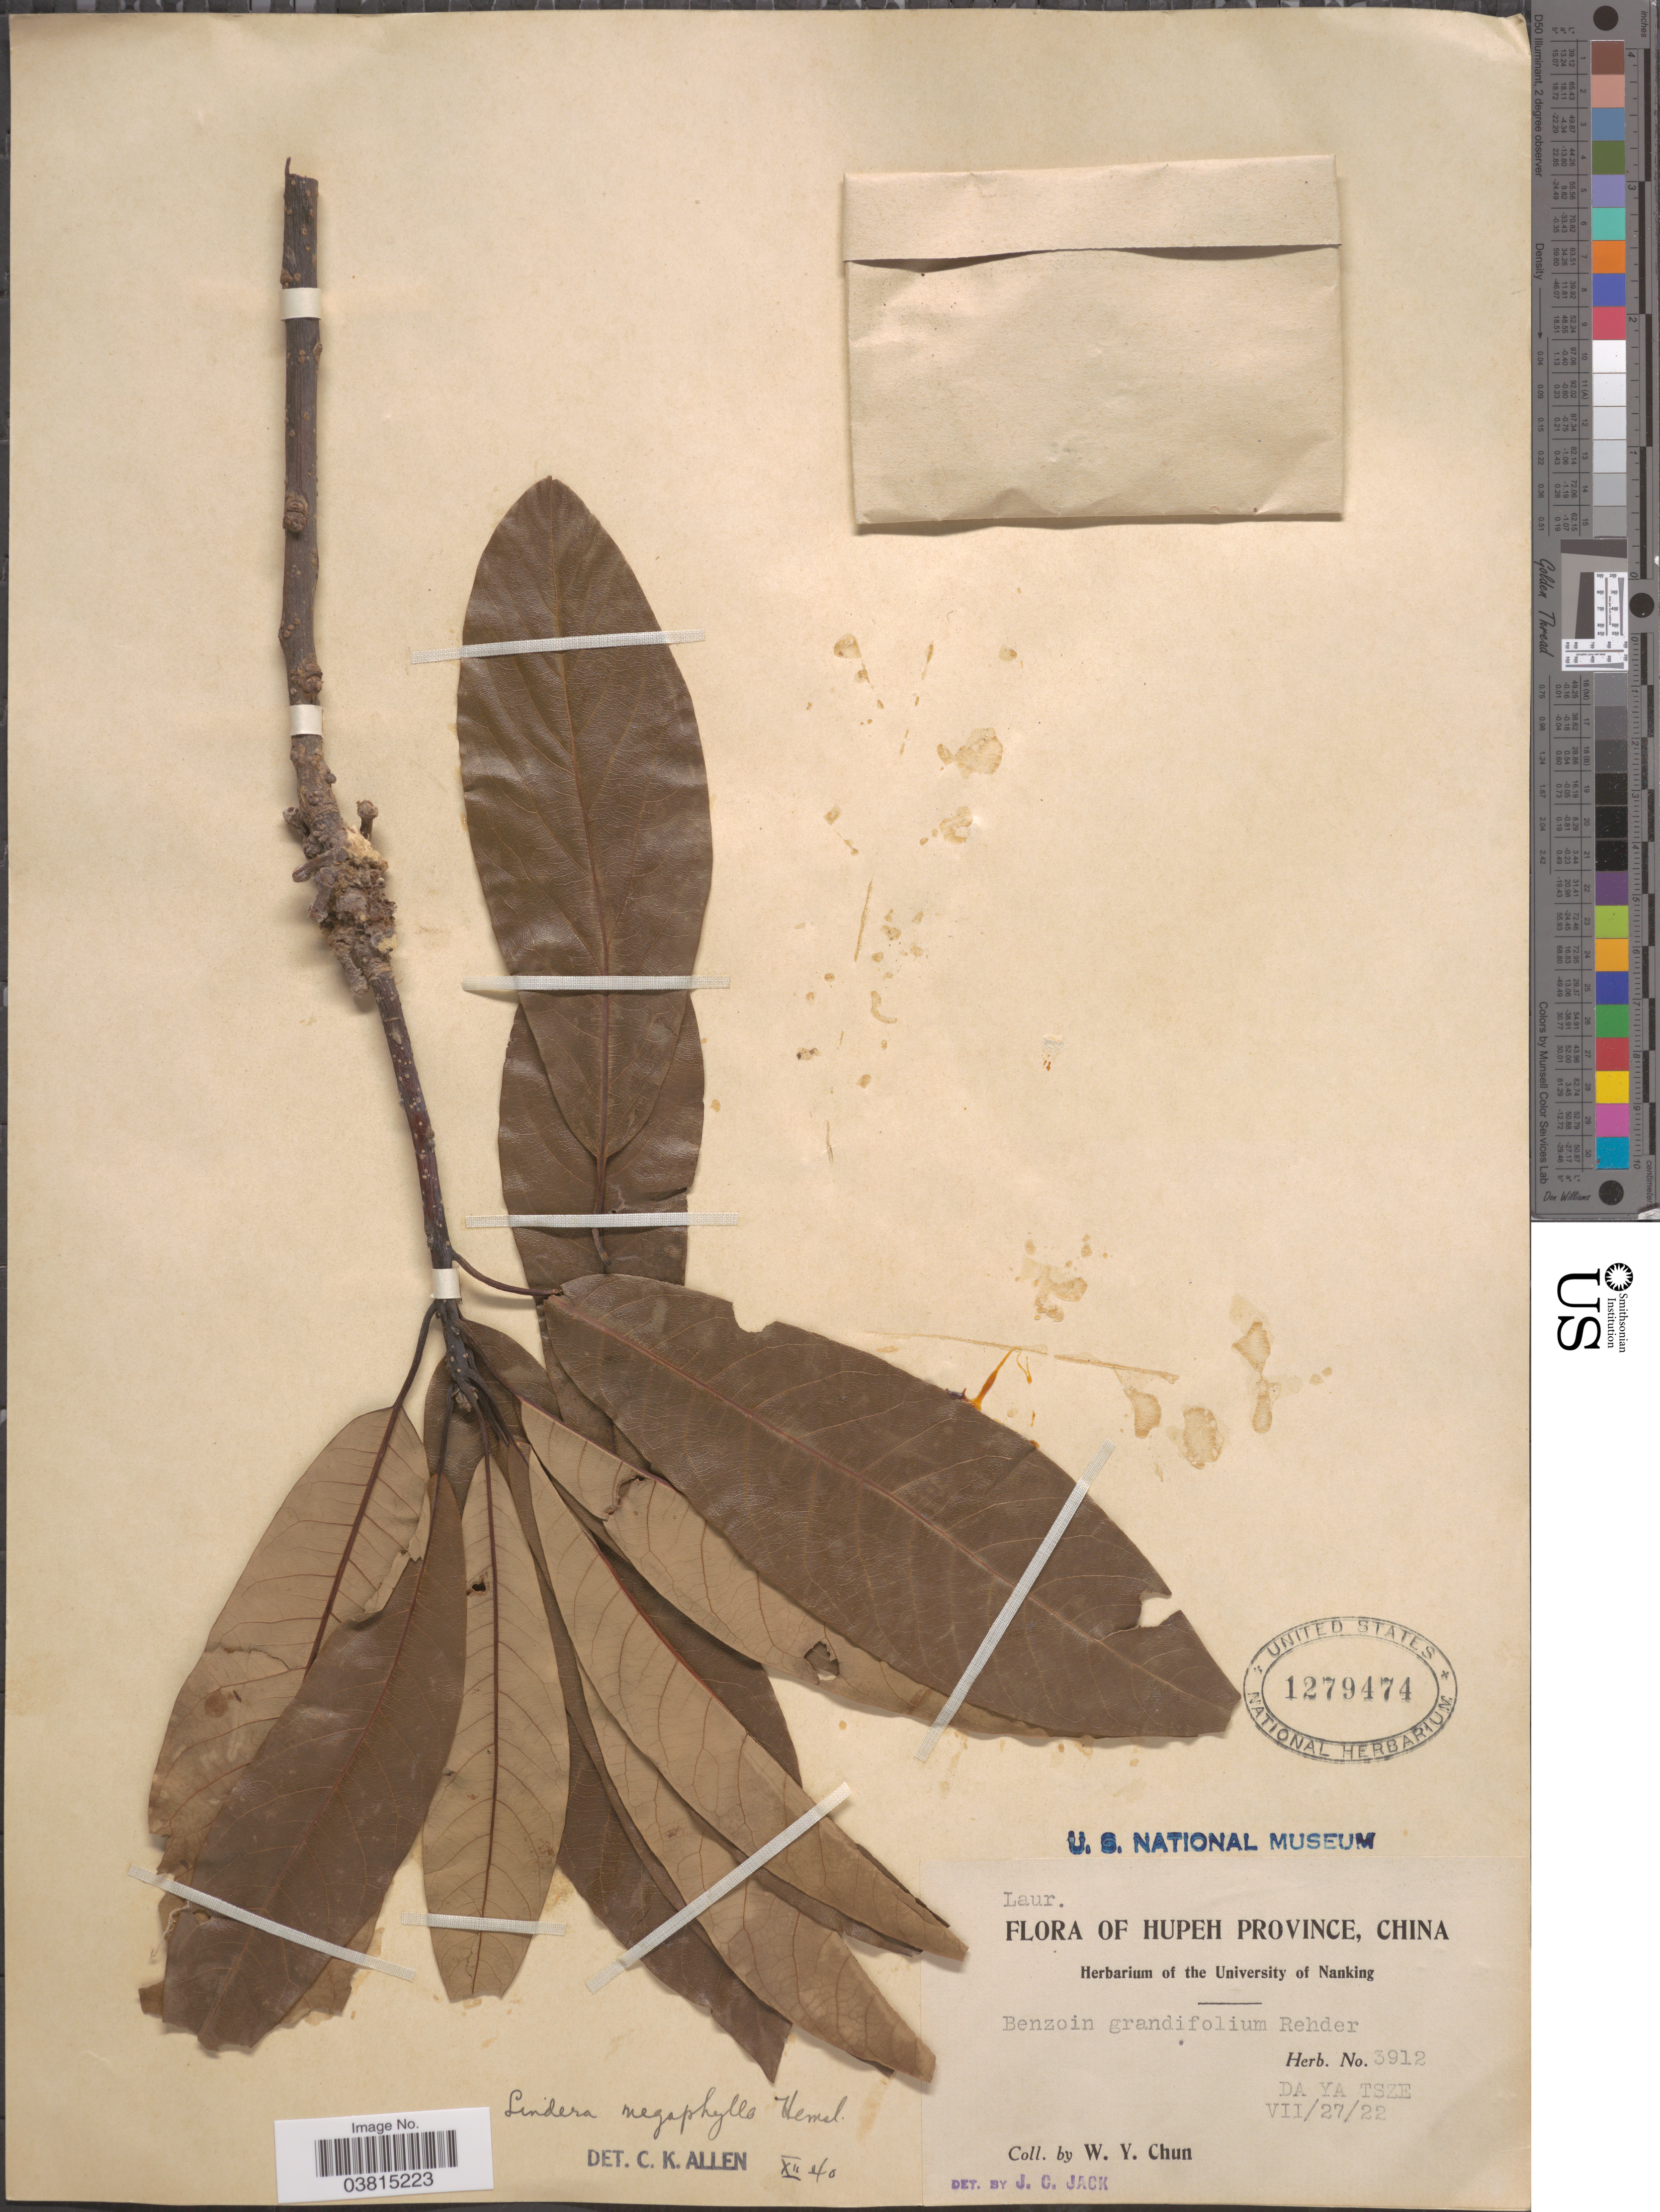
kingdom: Plantae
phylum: Tracheophyta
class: Magnoliopsida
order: Laurales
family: Lauraceae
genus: Lindera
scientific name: Lindera megaphylla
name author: Hemsl.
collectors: W. Y. Chun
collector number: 3912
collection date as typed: Transcribed d/m/y: 27/7/22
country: China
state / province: Hubei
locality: Hupeh Province. Da Ya Tsze.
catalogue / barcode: US 1279474